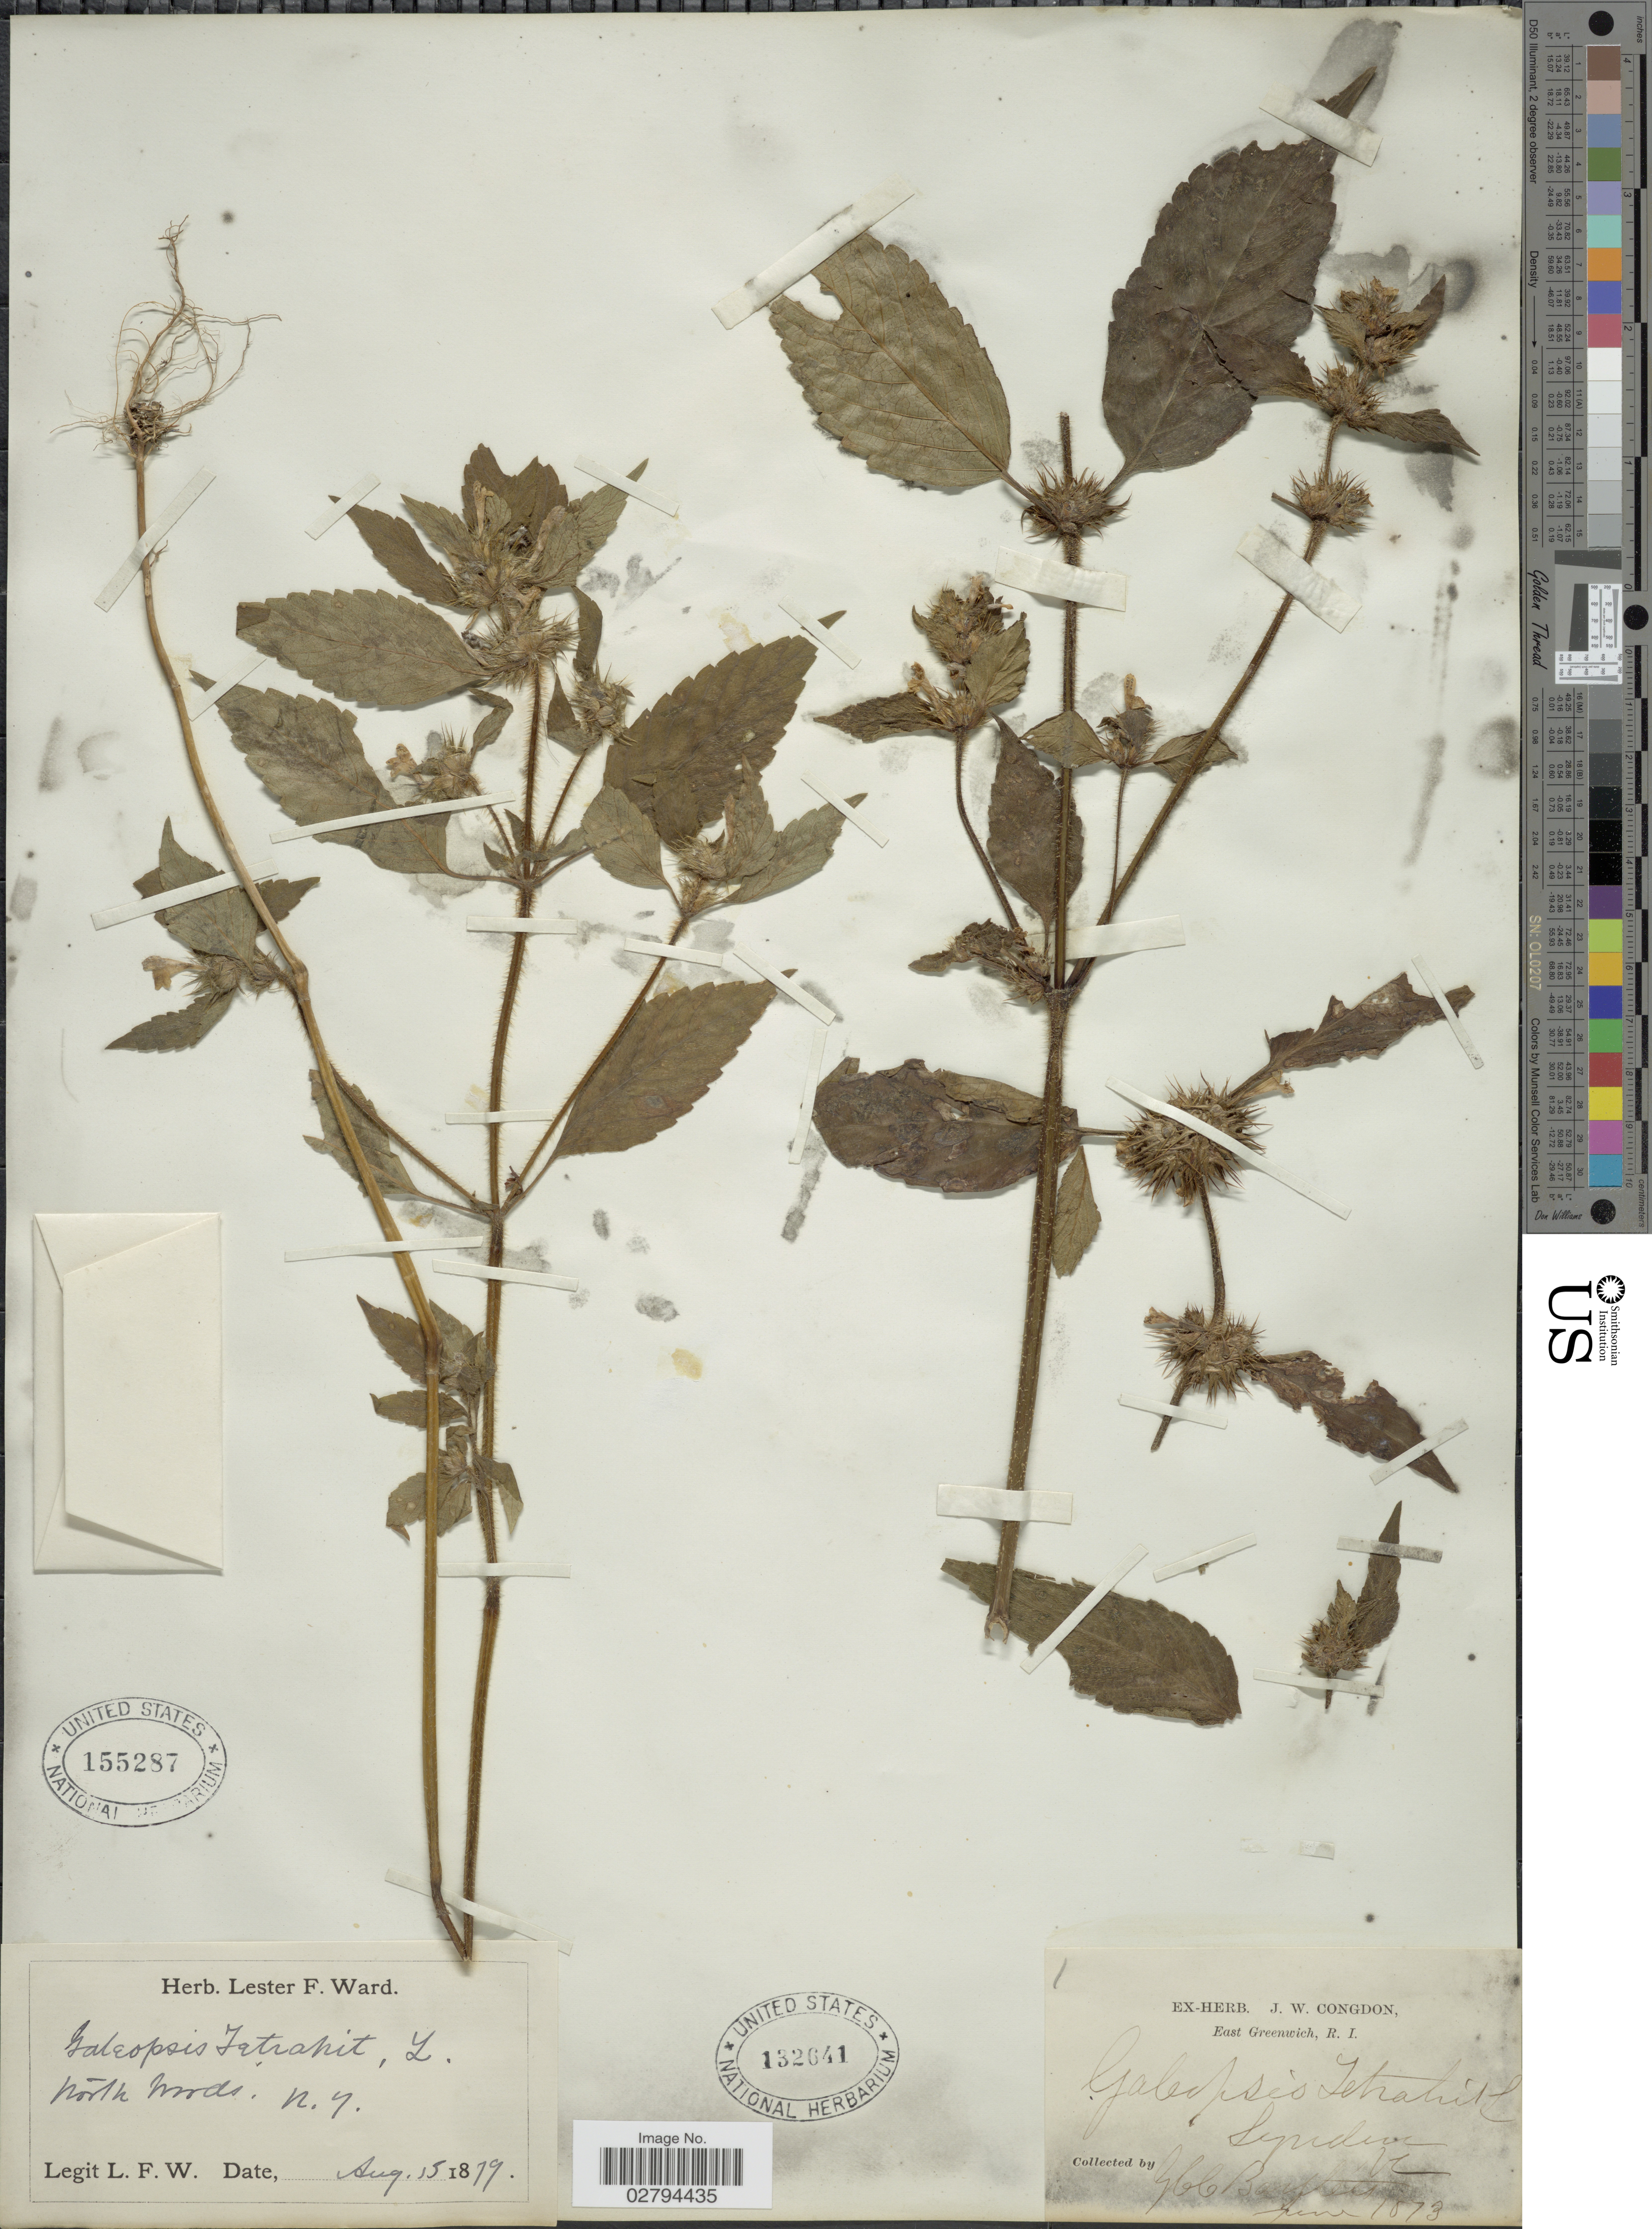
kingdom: Plantae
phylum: Tracheophyta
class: Magnoliopsida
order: Lamiales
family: Lamiaceae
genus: Galeopsis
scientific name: Galeopsis tetrahit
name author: L.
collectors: L. F. Ward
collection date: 1879-08-15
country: United States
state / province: New York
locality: North woods.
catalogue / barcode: US 155287